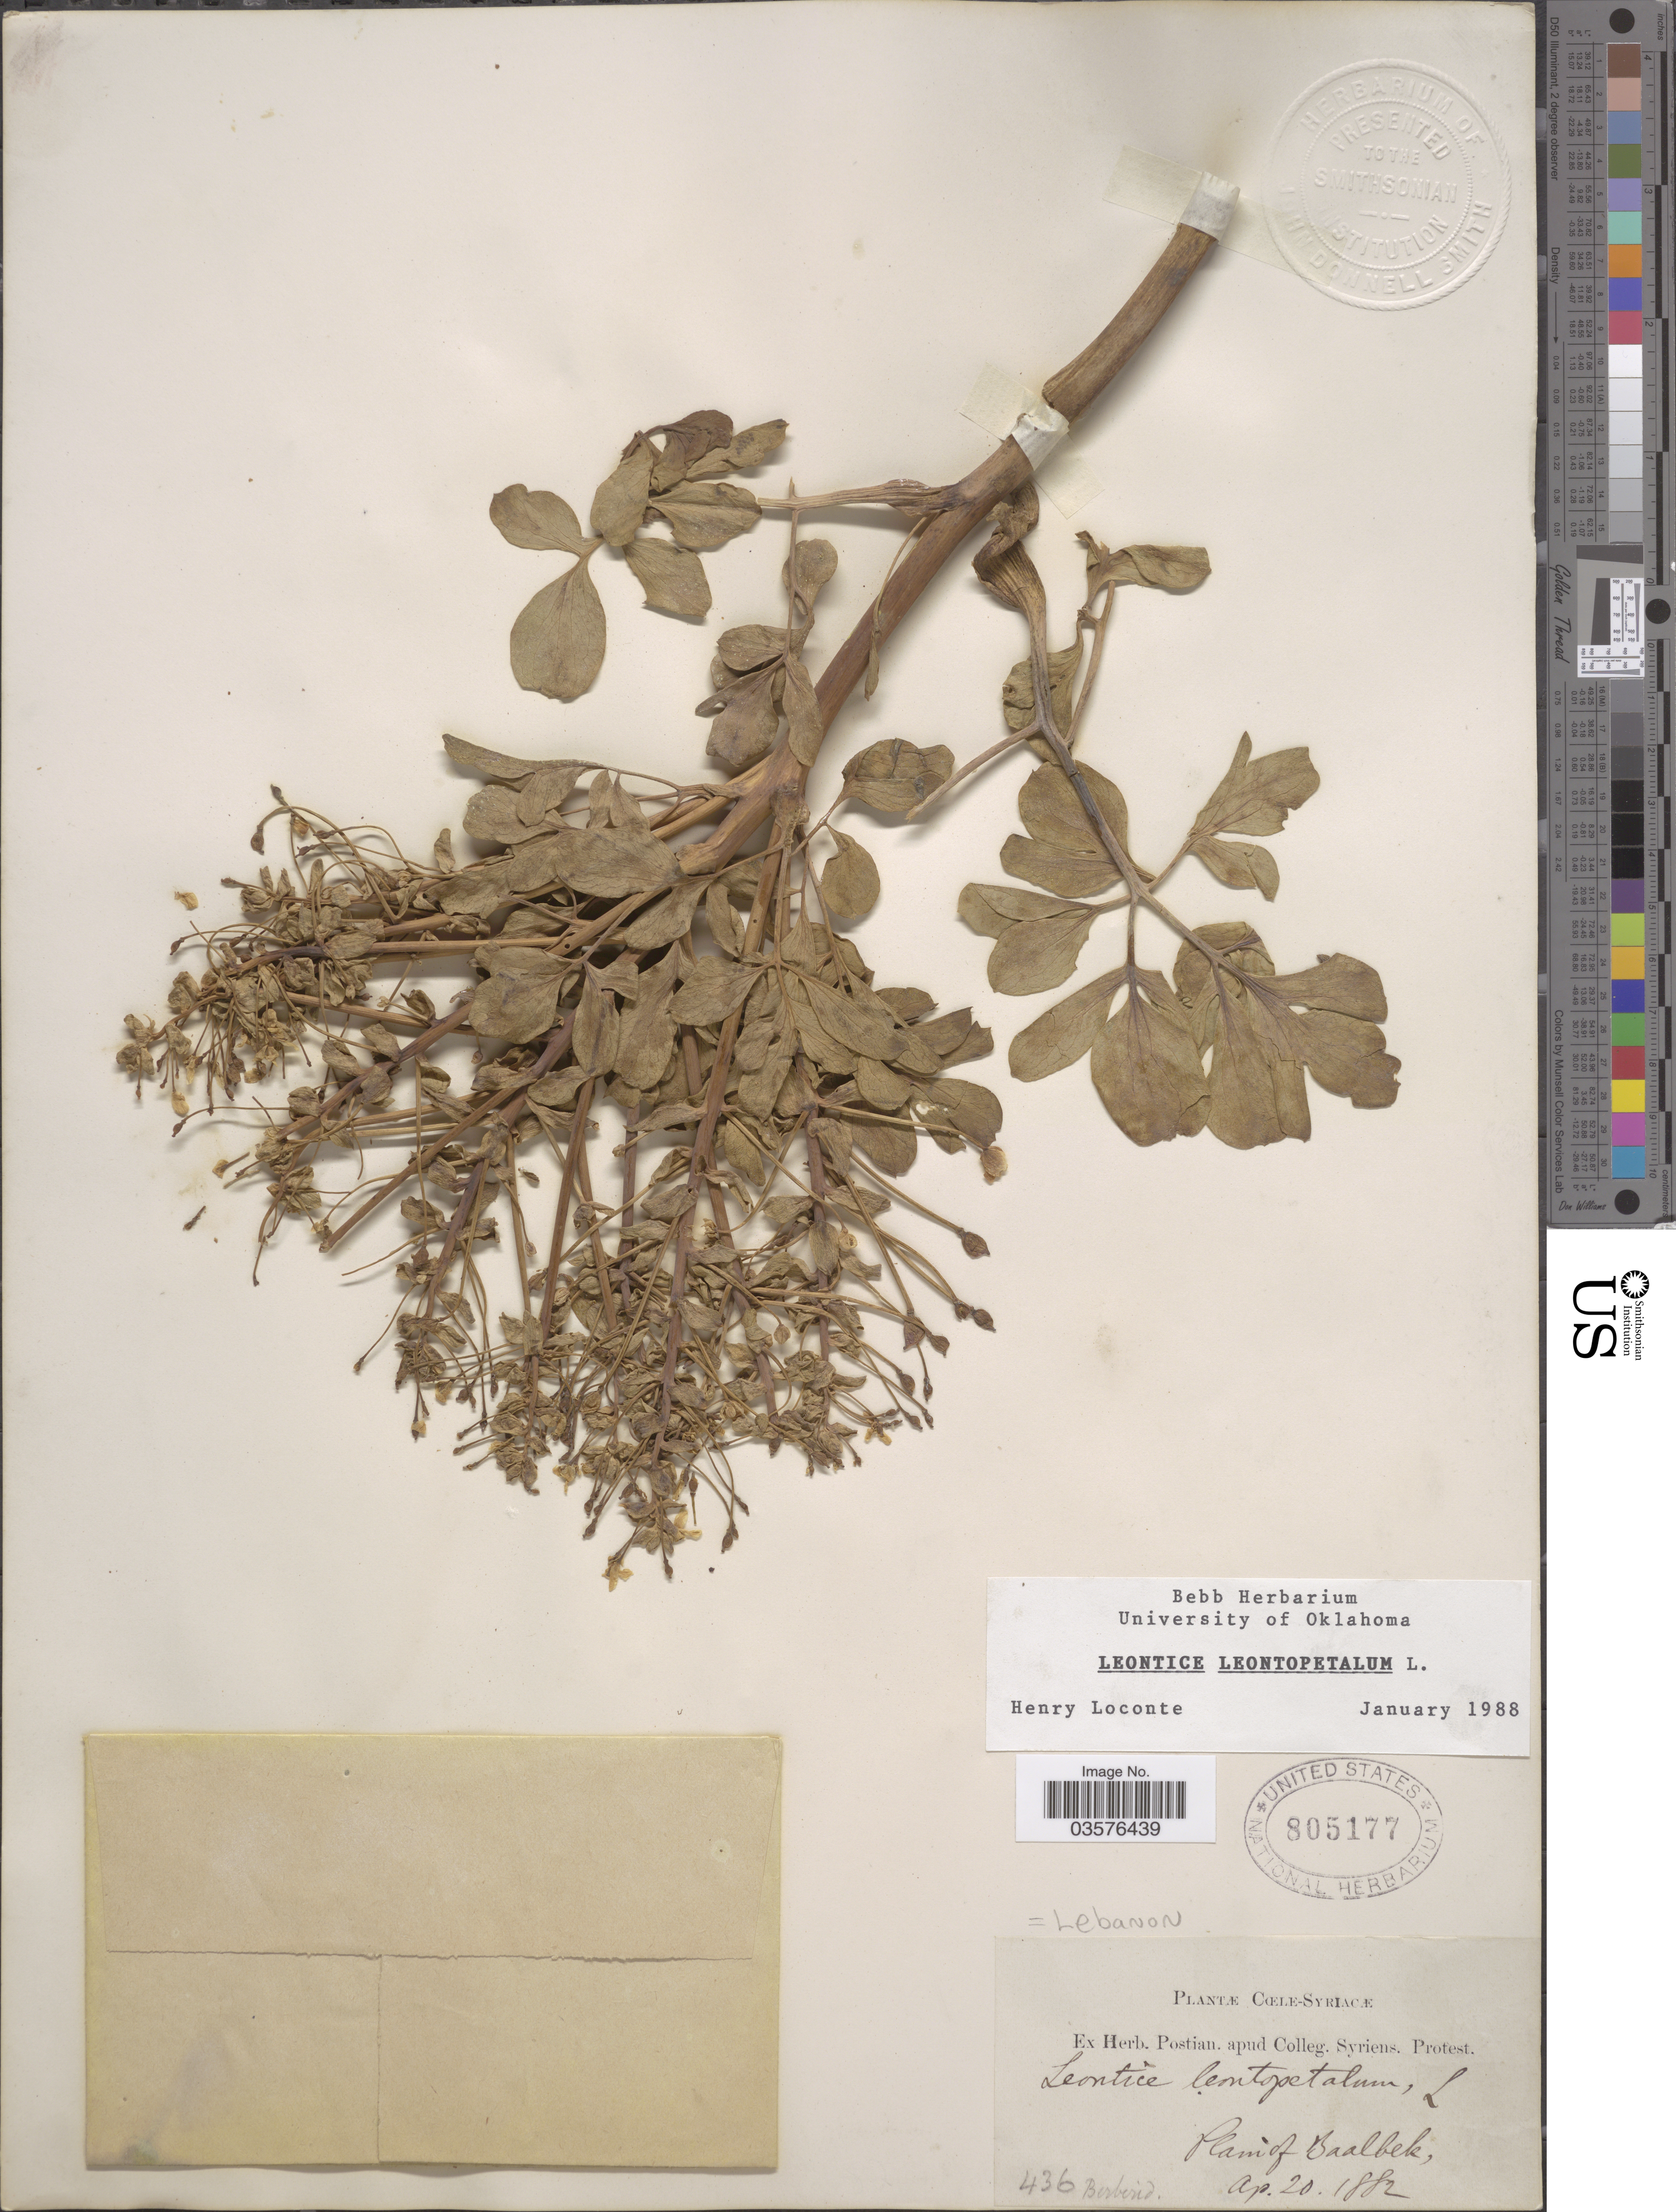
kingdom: Plantae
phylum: Tracheophyta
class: Magnoliopsida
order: Ranunculales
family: Berberidaceae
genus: Leontice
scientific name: Leontice leontopetalum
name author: L.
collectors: ex herb. Postian. apud Colleg. Syriens. Protest. USE "Fannie P. A. Shepard" (10308853) AS PRIMARY COLLECTOR INSTEAD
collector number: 436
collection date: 1882-04-20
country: Syria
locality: Cœle-Syriacæ. Plain of Baalbek, Berberid [unsure placement].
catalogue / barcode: US 805177